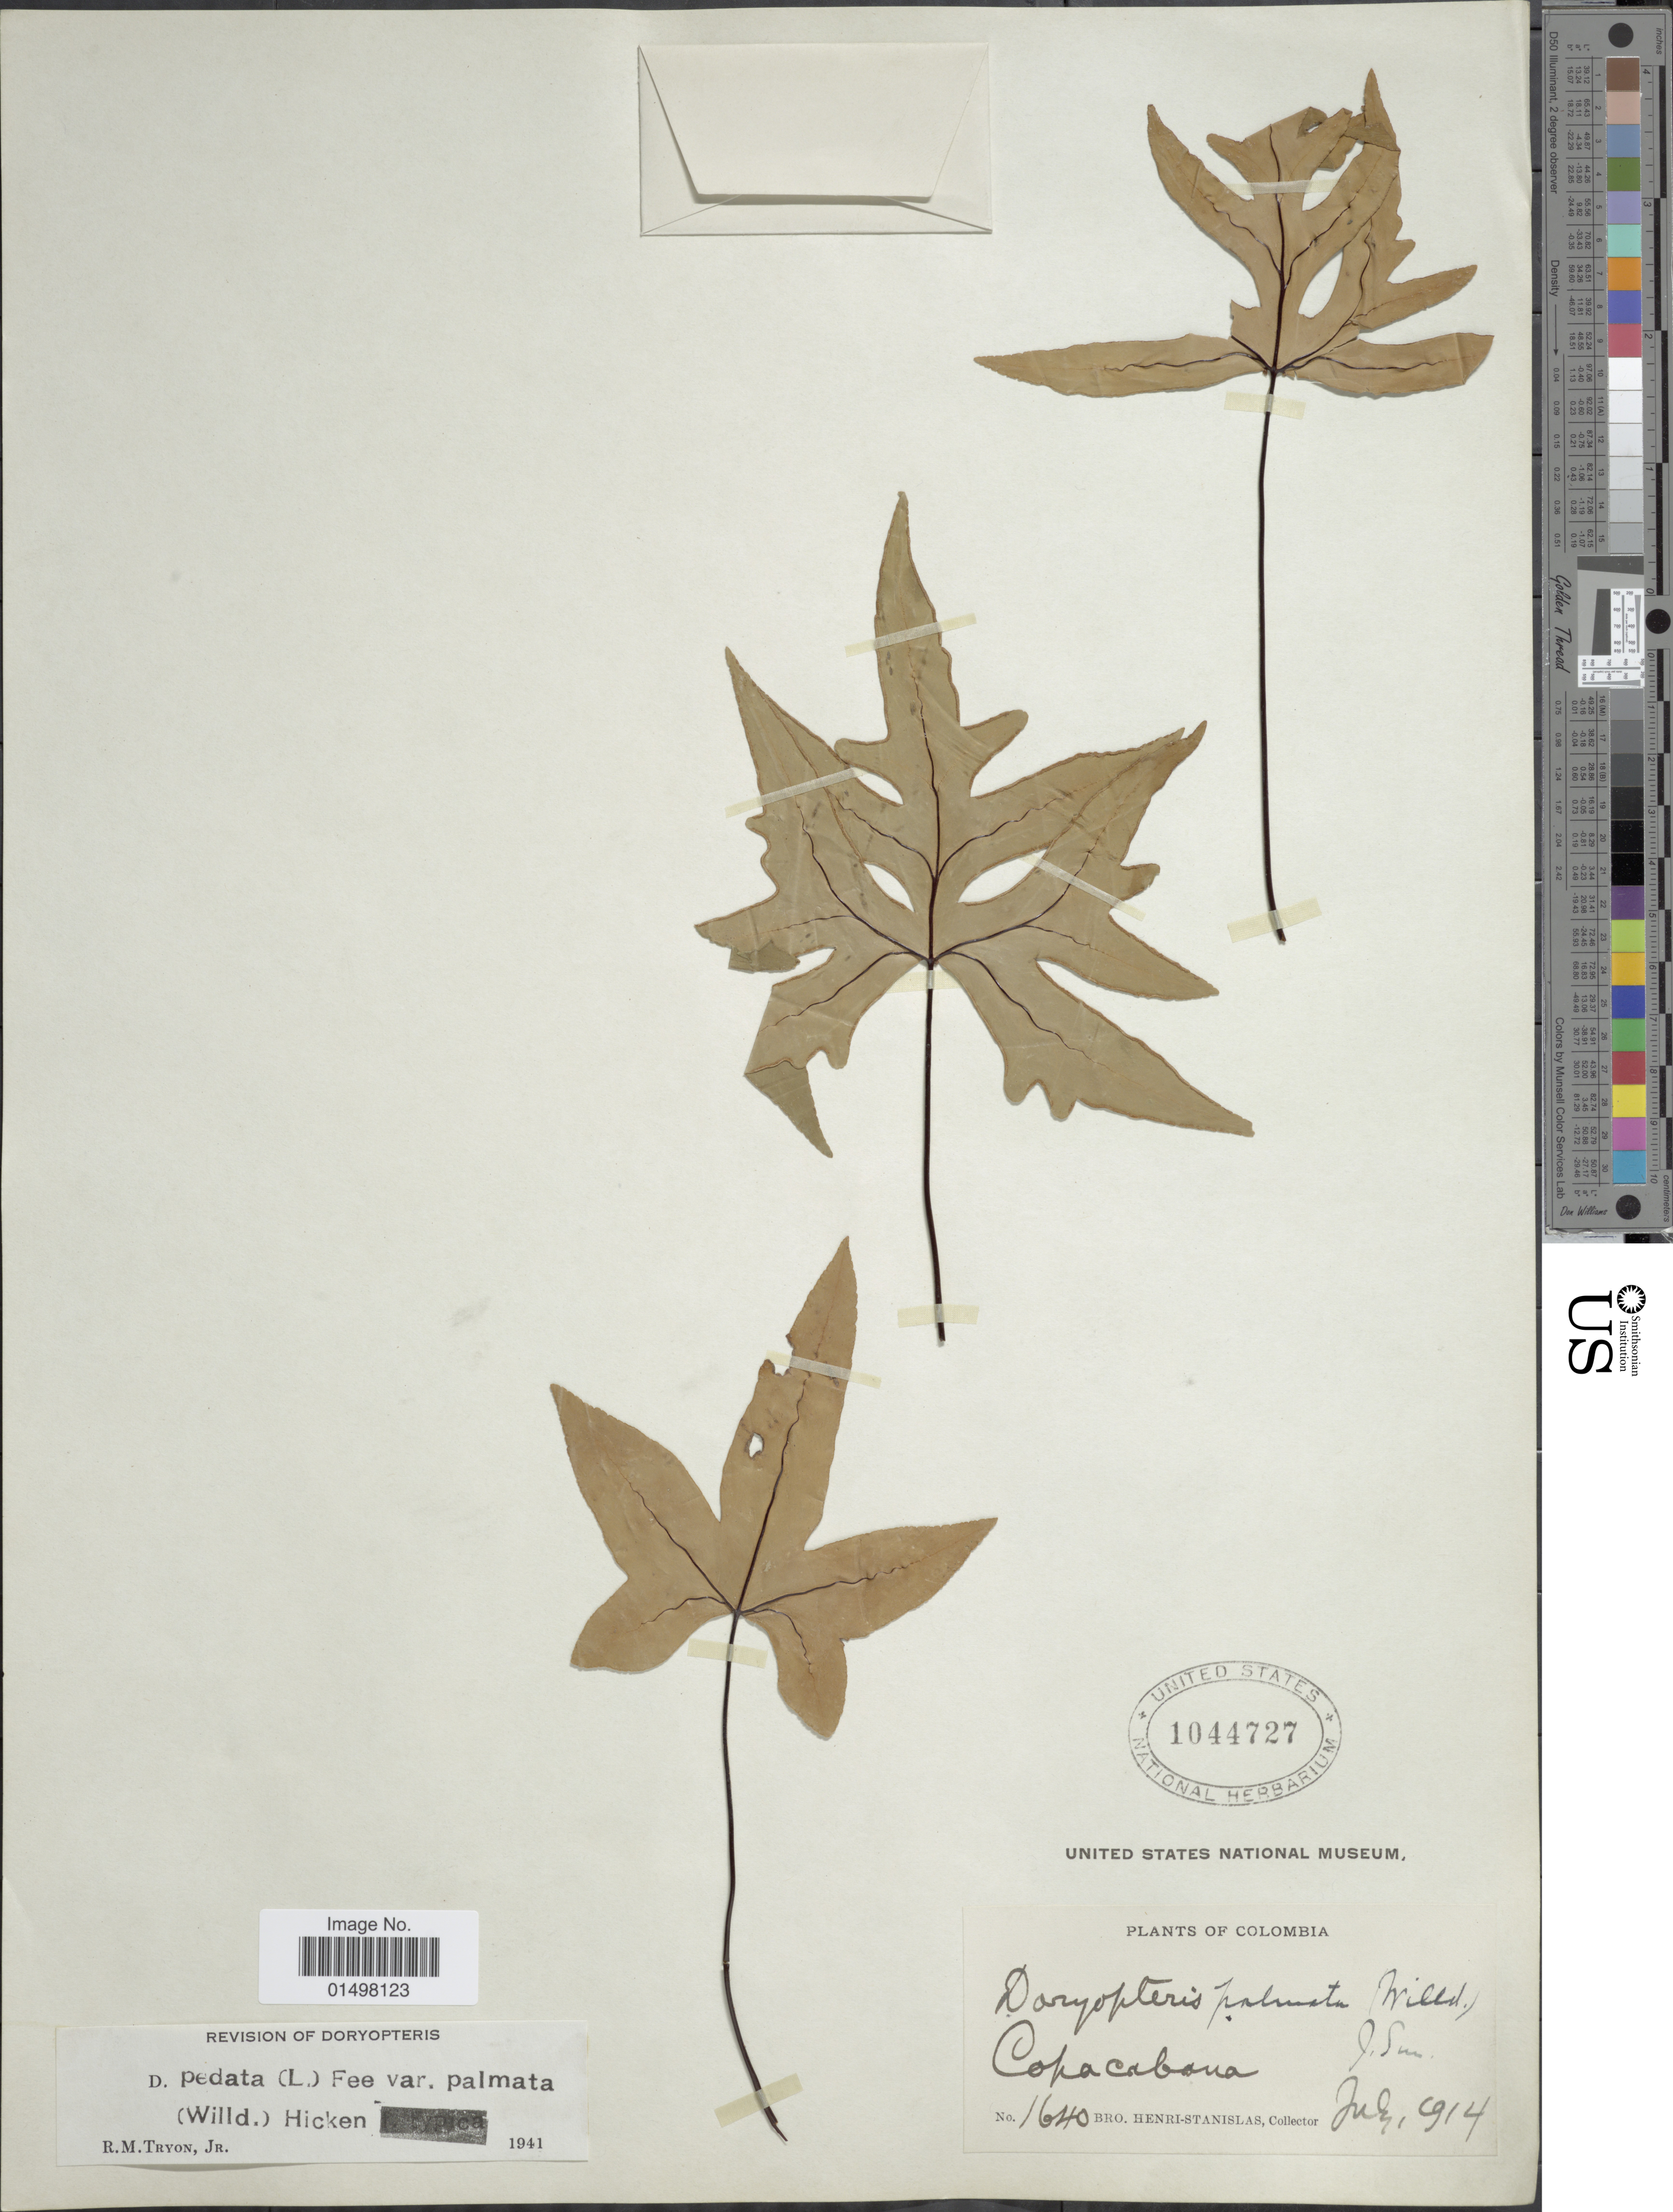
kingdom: Plantae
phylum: Tracheophyta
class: Polypodiopsida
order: Polypodiales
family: Pteridaceae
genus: Doryopteris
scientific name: Doryopteris pedata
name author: (L.) Fée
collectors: Henri-Stanislas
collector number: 1640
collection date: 1914-07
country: Colombia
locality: Copacabana.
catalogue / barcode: US 1044727